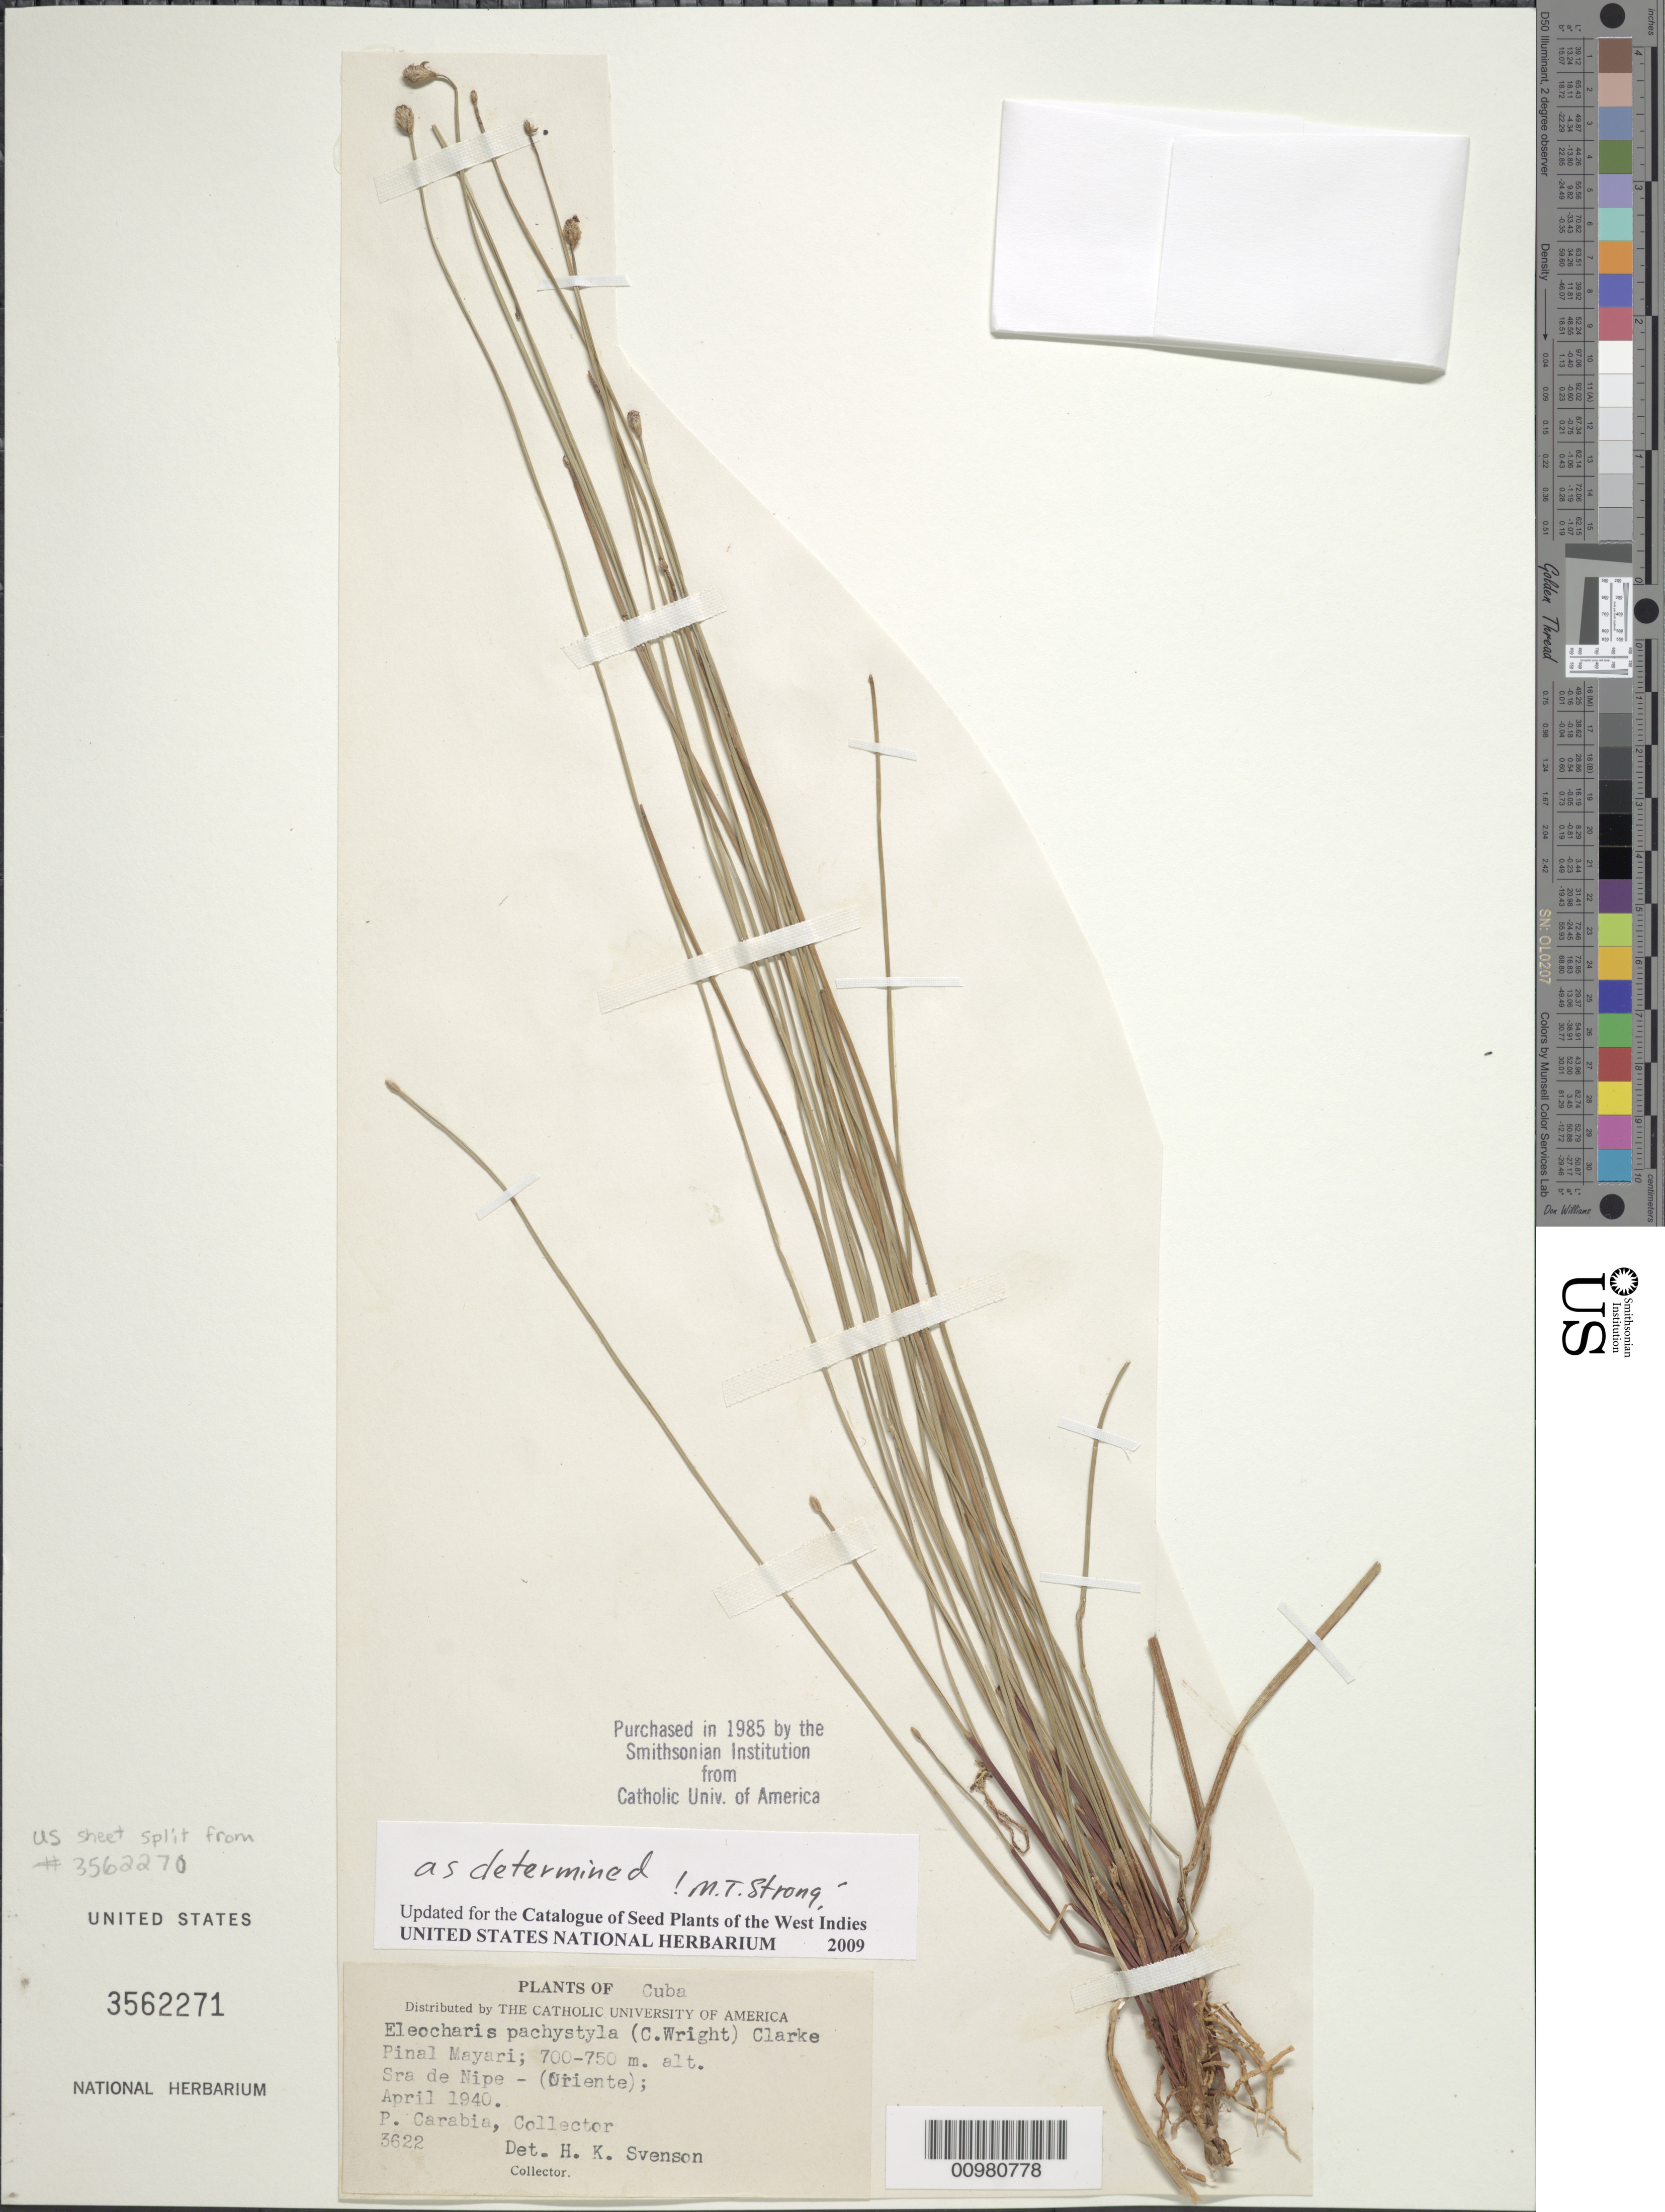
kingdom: Plantae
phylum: Tracheophyta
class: Liliopsida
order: Poales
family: Cyperaceae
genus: Eleocharis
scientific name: Eleocharis pachystyla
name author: (C. Wright) C.B. Clarke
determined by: Strong, M. T., (US), Smithsonian Institution - National Museum of Natural History (UNITED STATES)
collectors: J. Carabia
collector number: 3622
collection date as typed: Apr 1940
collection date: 1940-04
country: Cuba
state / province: Holguín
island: Cuba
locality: Pinal Mayari, Sierra de Nipe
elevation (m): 700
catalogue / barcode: US 3562271